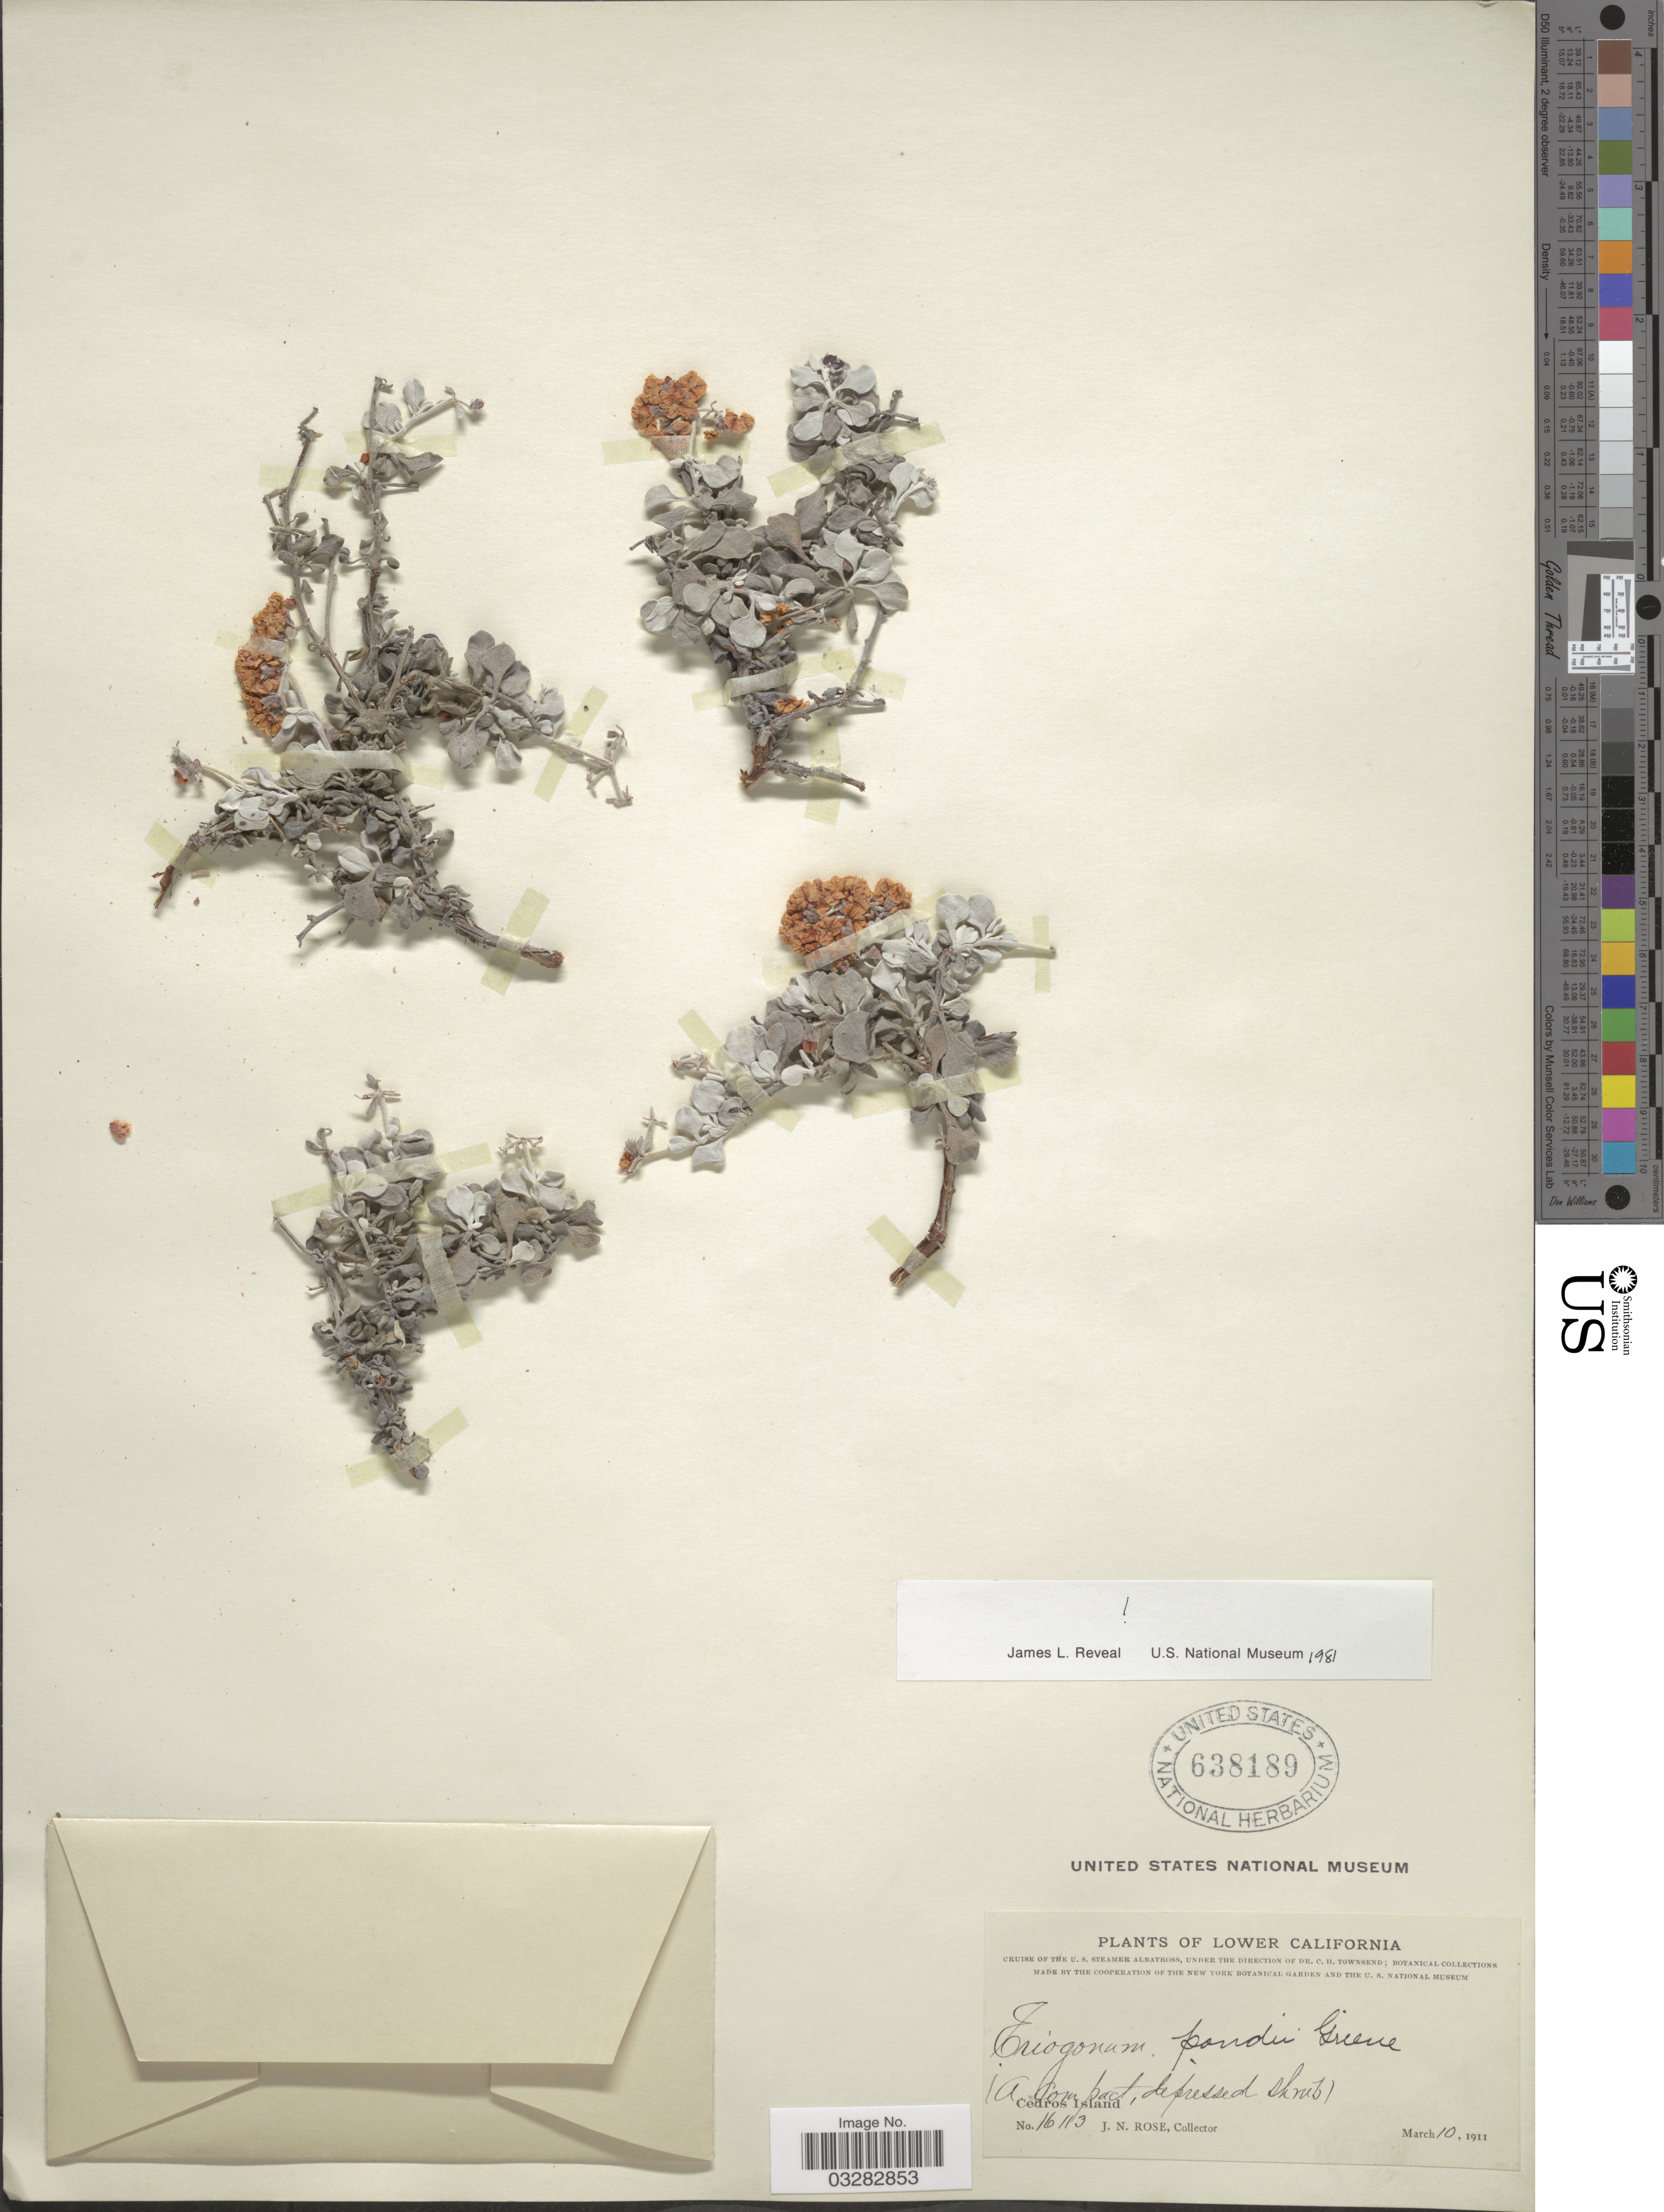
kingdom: Plantae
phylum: Tracheophyta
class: Magnoliopsida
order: Caryophyllales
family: Polygonaceae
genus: Eriogonum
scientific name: Eriogonum pondii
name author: Greene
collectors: J. N. Rose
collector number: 16113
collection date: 1911-03-10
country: Mexico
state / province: Baja California Norte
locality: Lower California. Cedros Island.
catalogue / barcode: US 638189